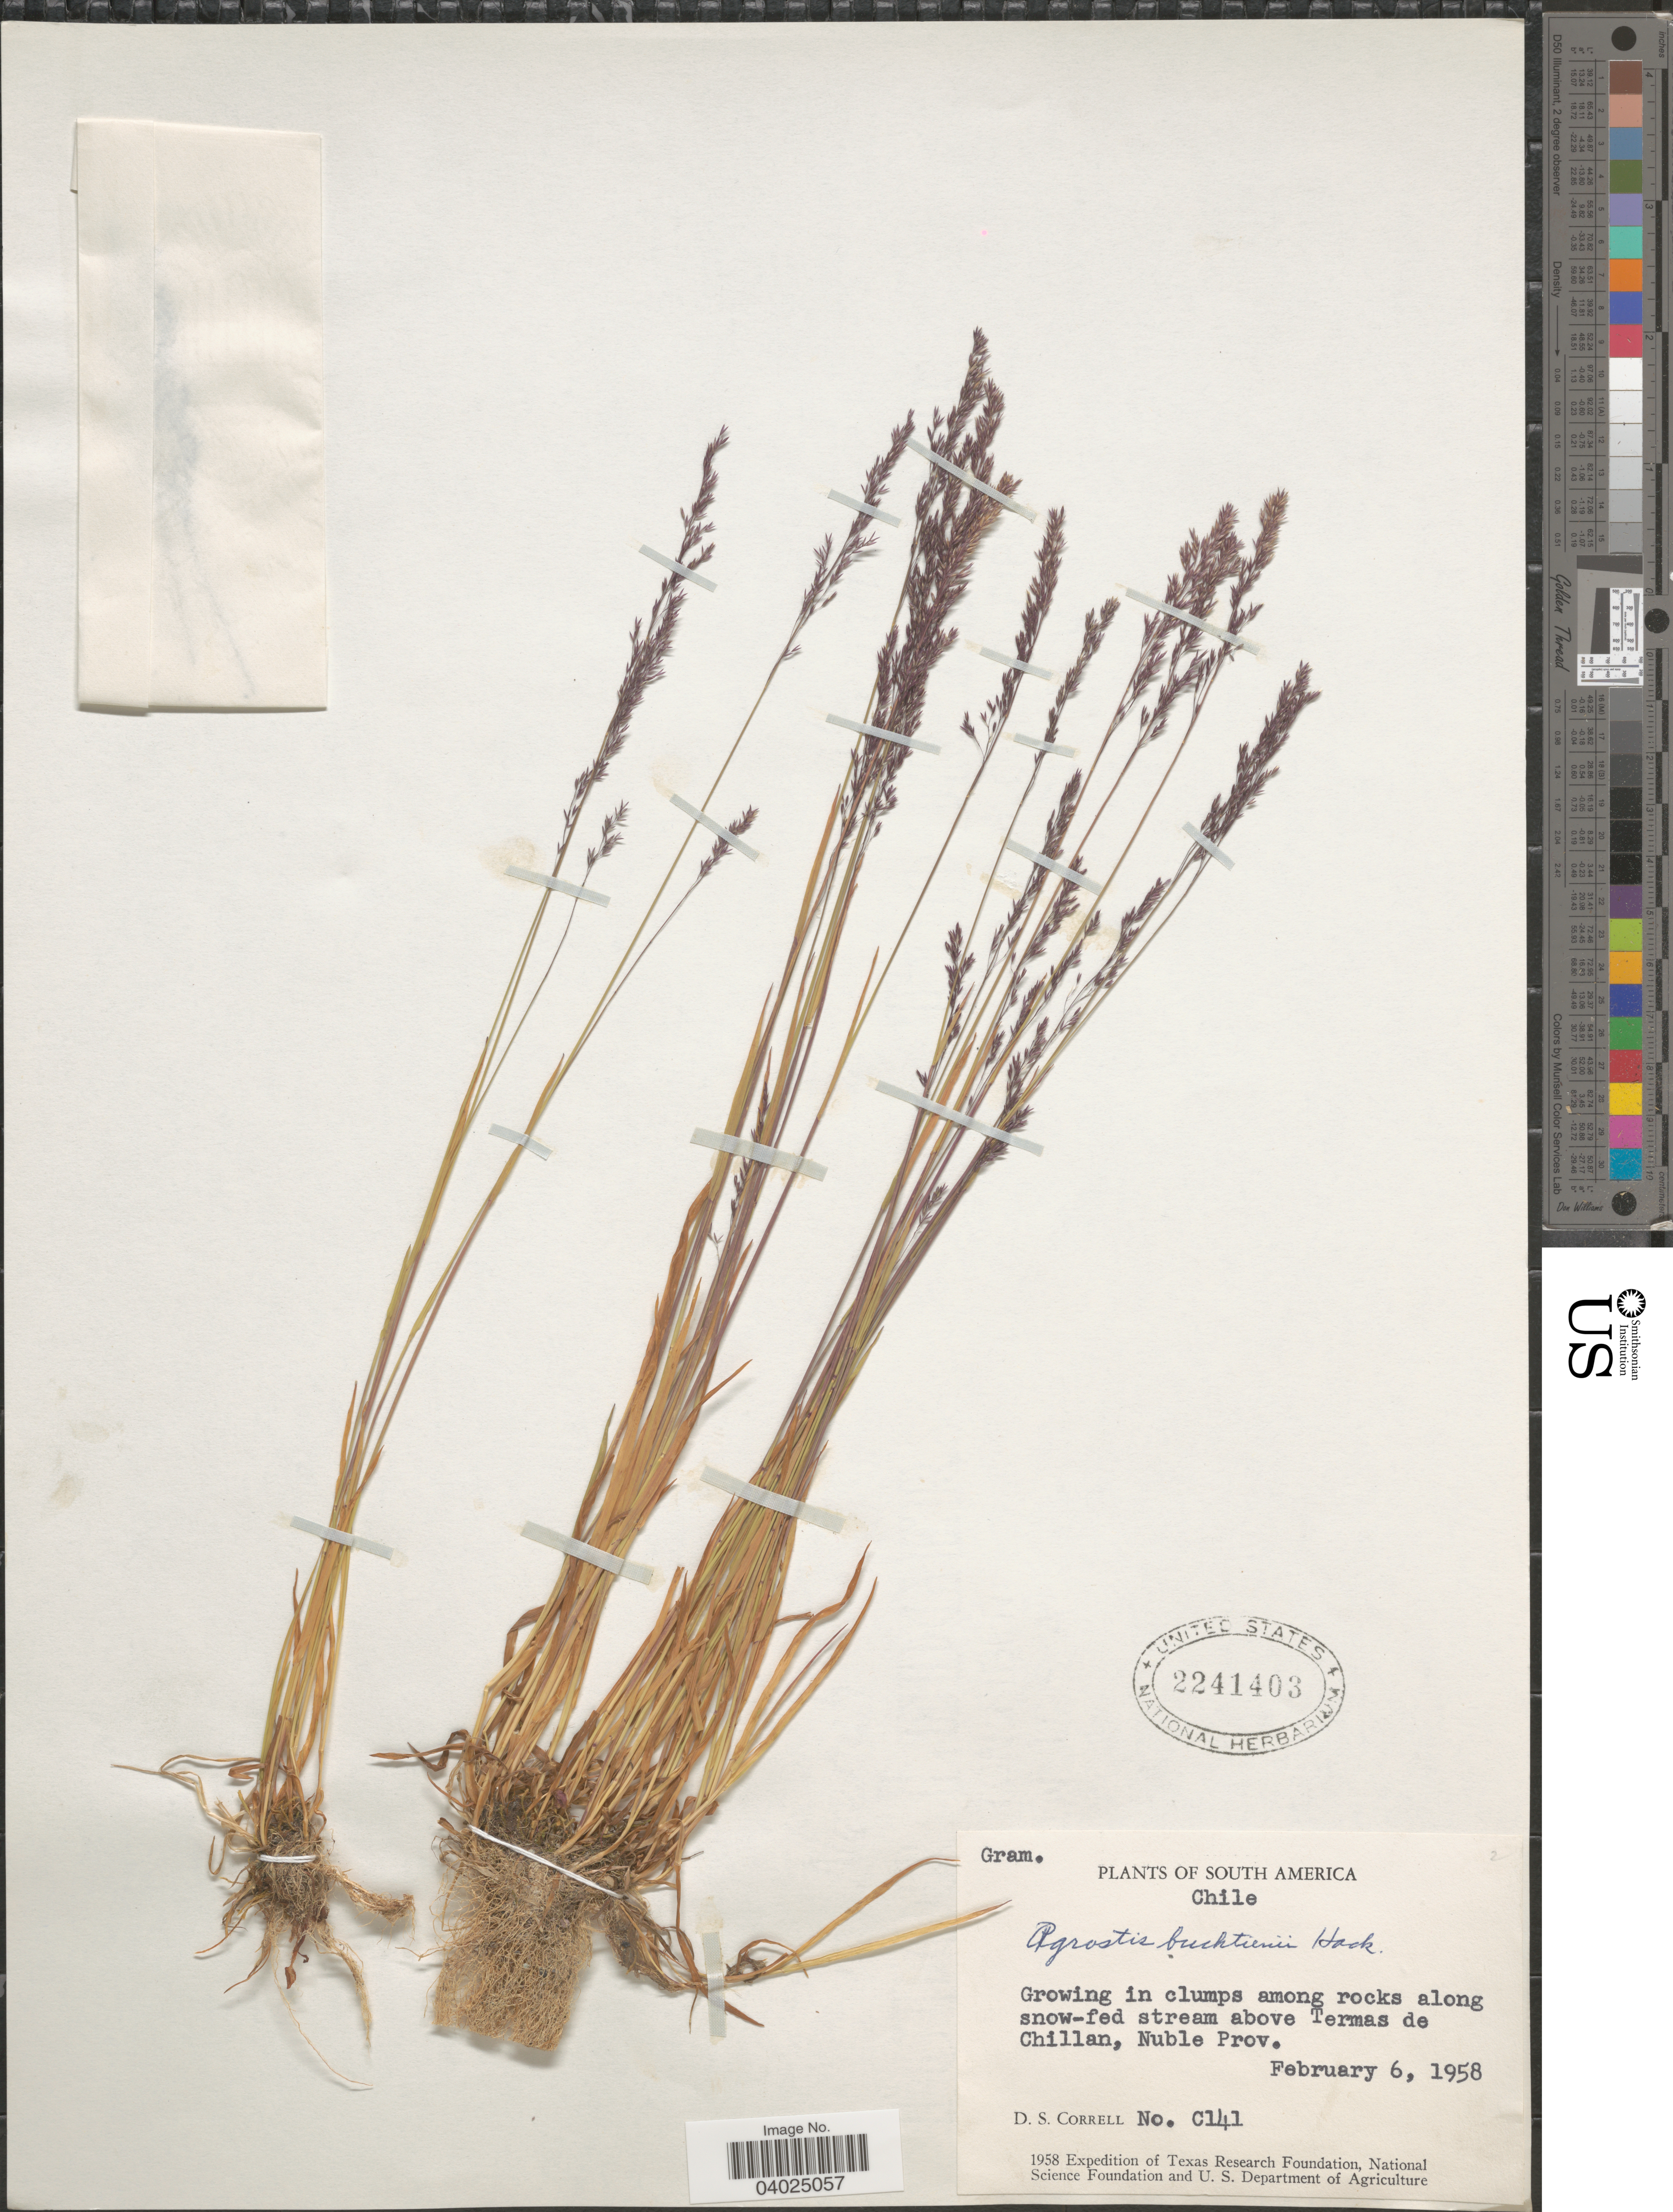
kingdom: Plantae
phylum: Tracheophyta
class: Liliopsida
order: Poales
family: Poaceae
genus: Agrostis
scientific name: Agrostis vidalii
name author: Phil.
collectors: D. S. Correll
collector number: C141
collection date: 1958-02-06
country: Chile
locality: Among rocks along snow-fed stream above Termas de Chillan, Nuble Prov.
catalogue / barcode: US 2241403